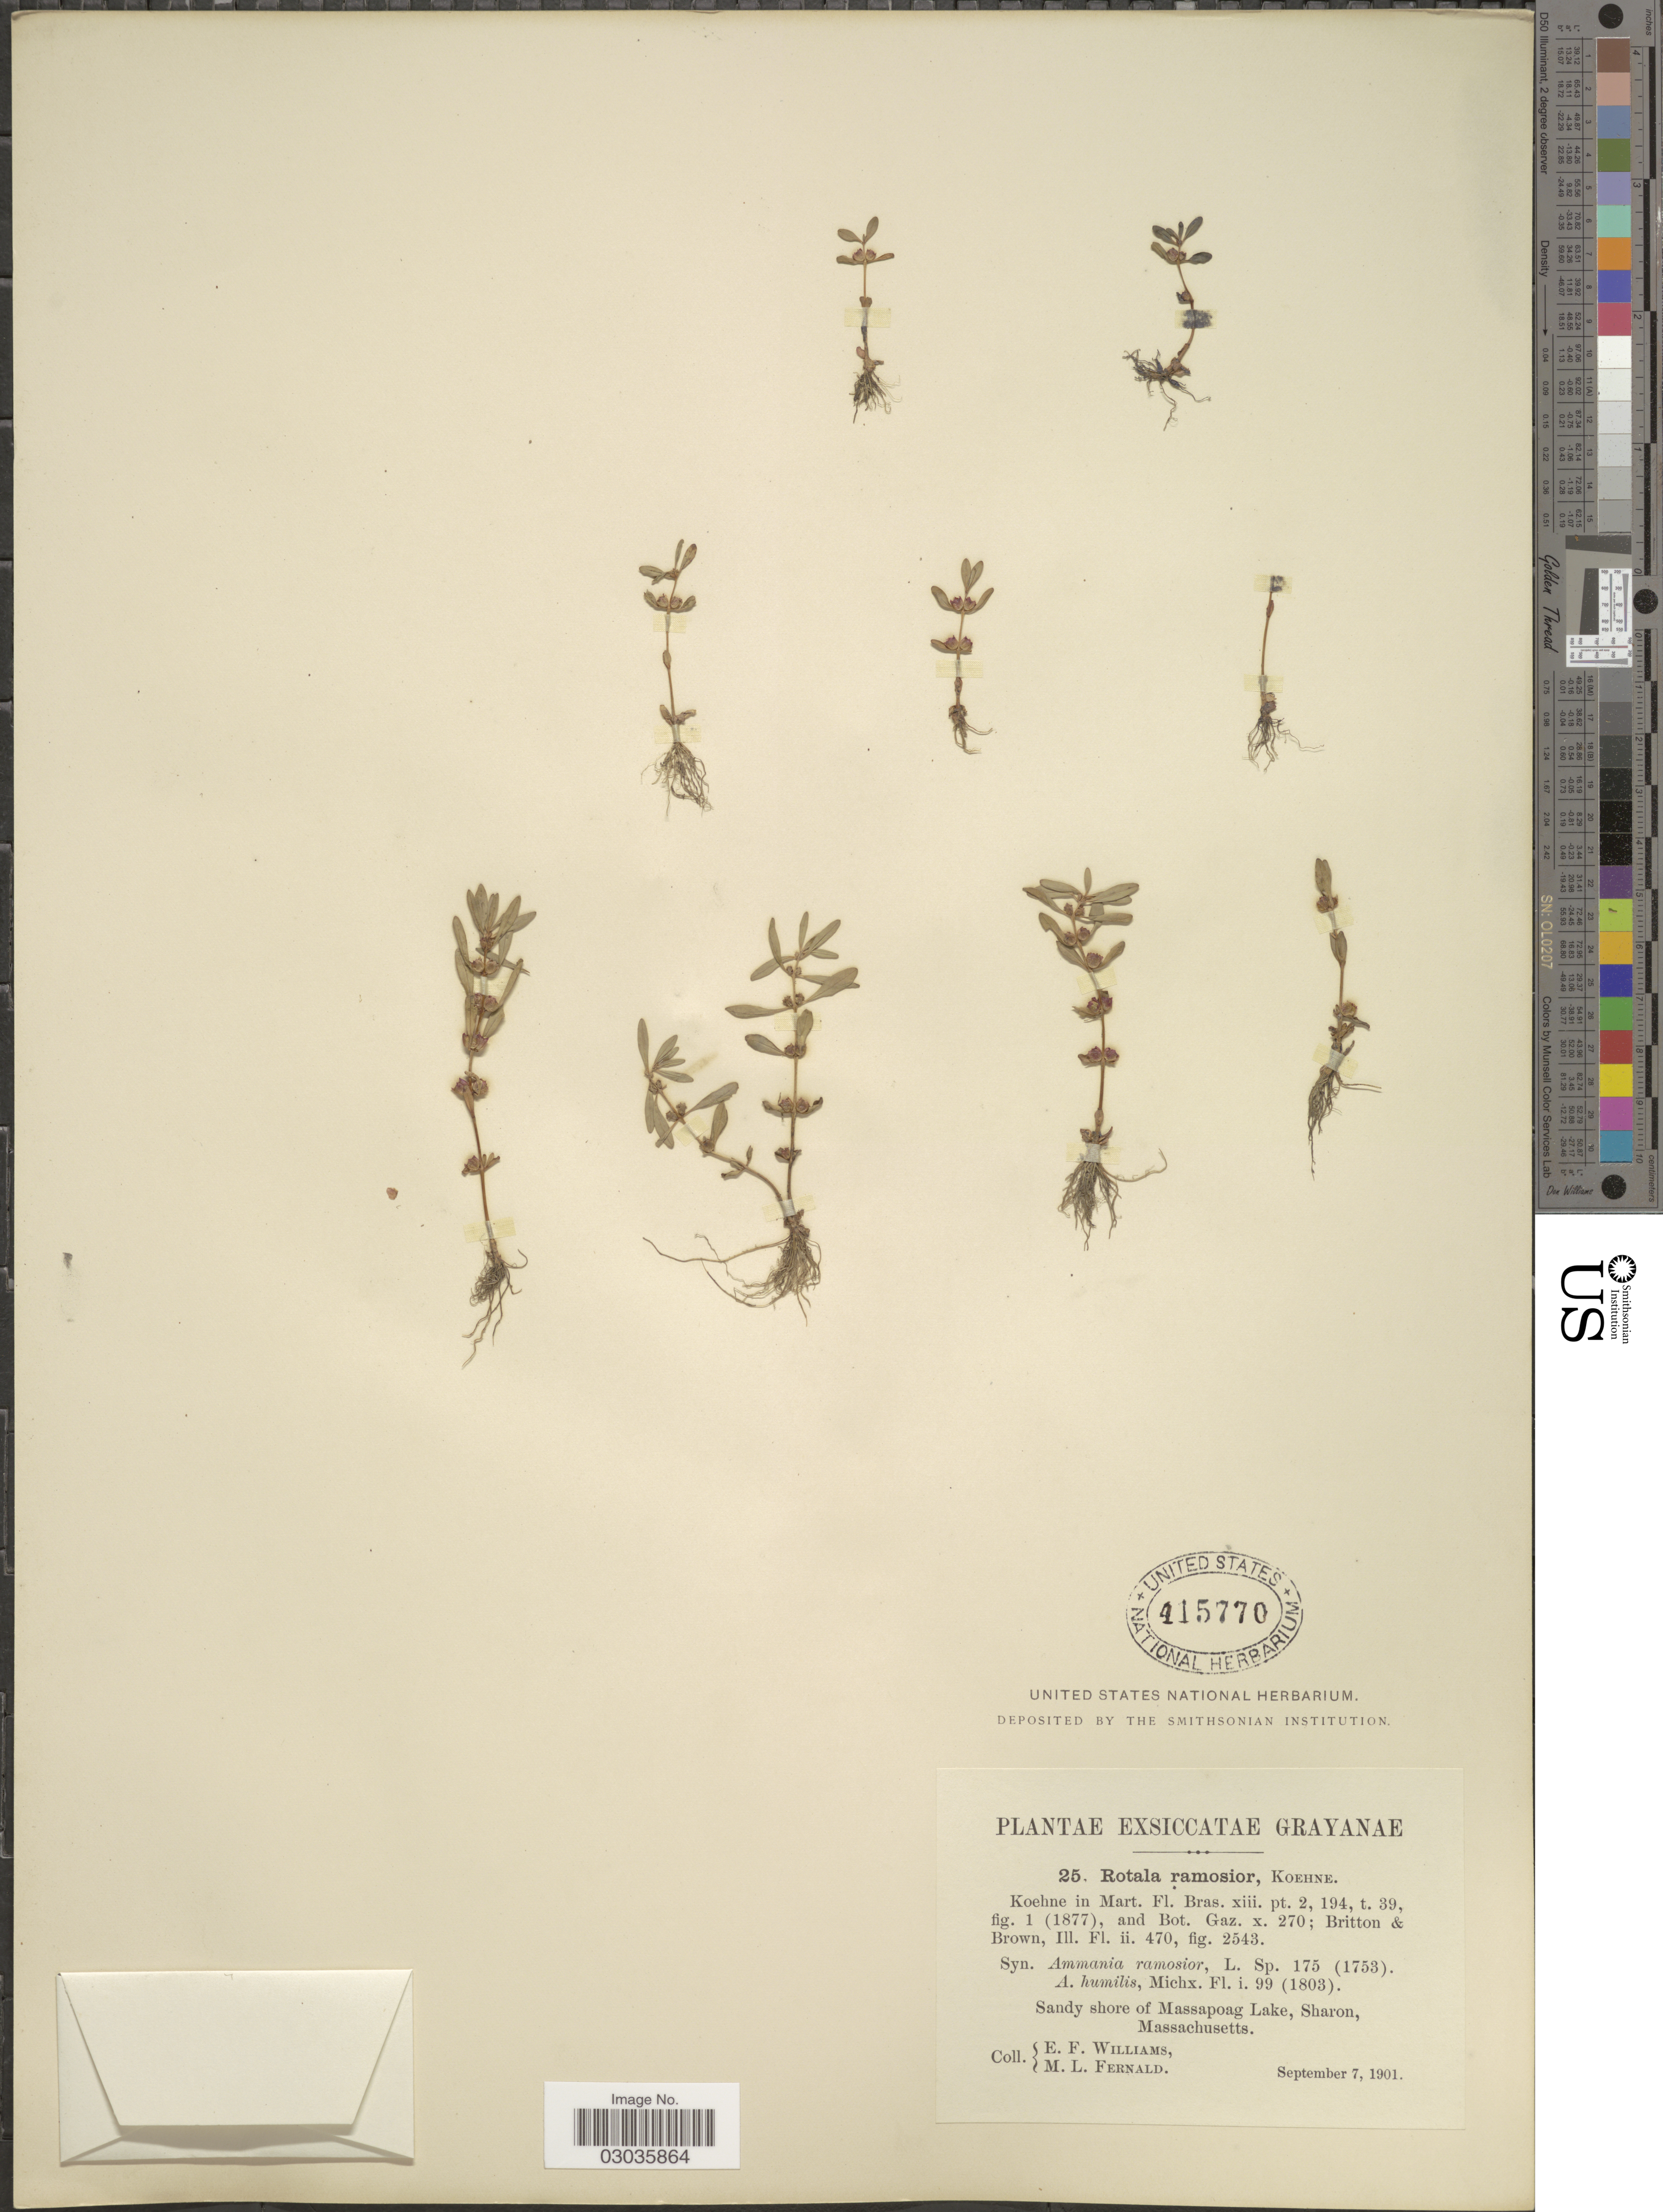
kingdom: Plantae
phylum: Tracheophyta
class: Magnoliopsida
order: Myrtales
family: Lythraceae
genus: Rotala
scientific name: Rotala ramosior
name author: (L.) Koehne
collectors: E. Williams & M. L. Fernald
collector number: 25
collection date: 1901-09-07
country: United States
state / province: Massachusetts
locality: Sandy shore of Massapoag Lake, Sharon.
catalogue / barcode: US 415770